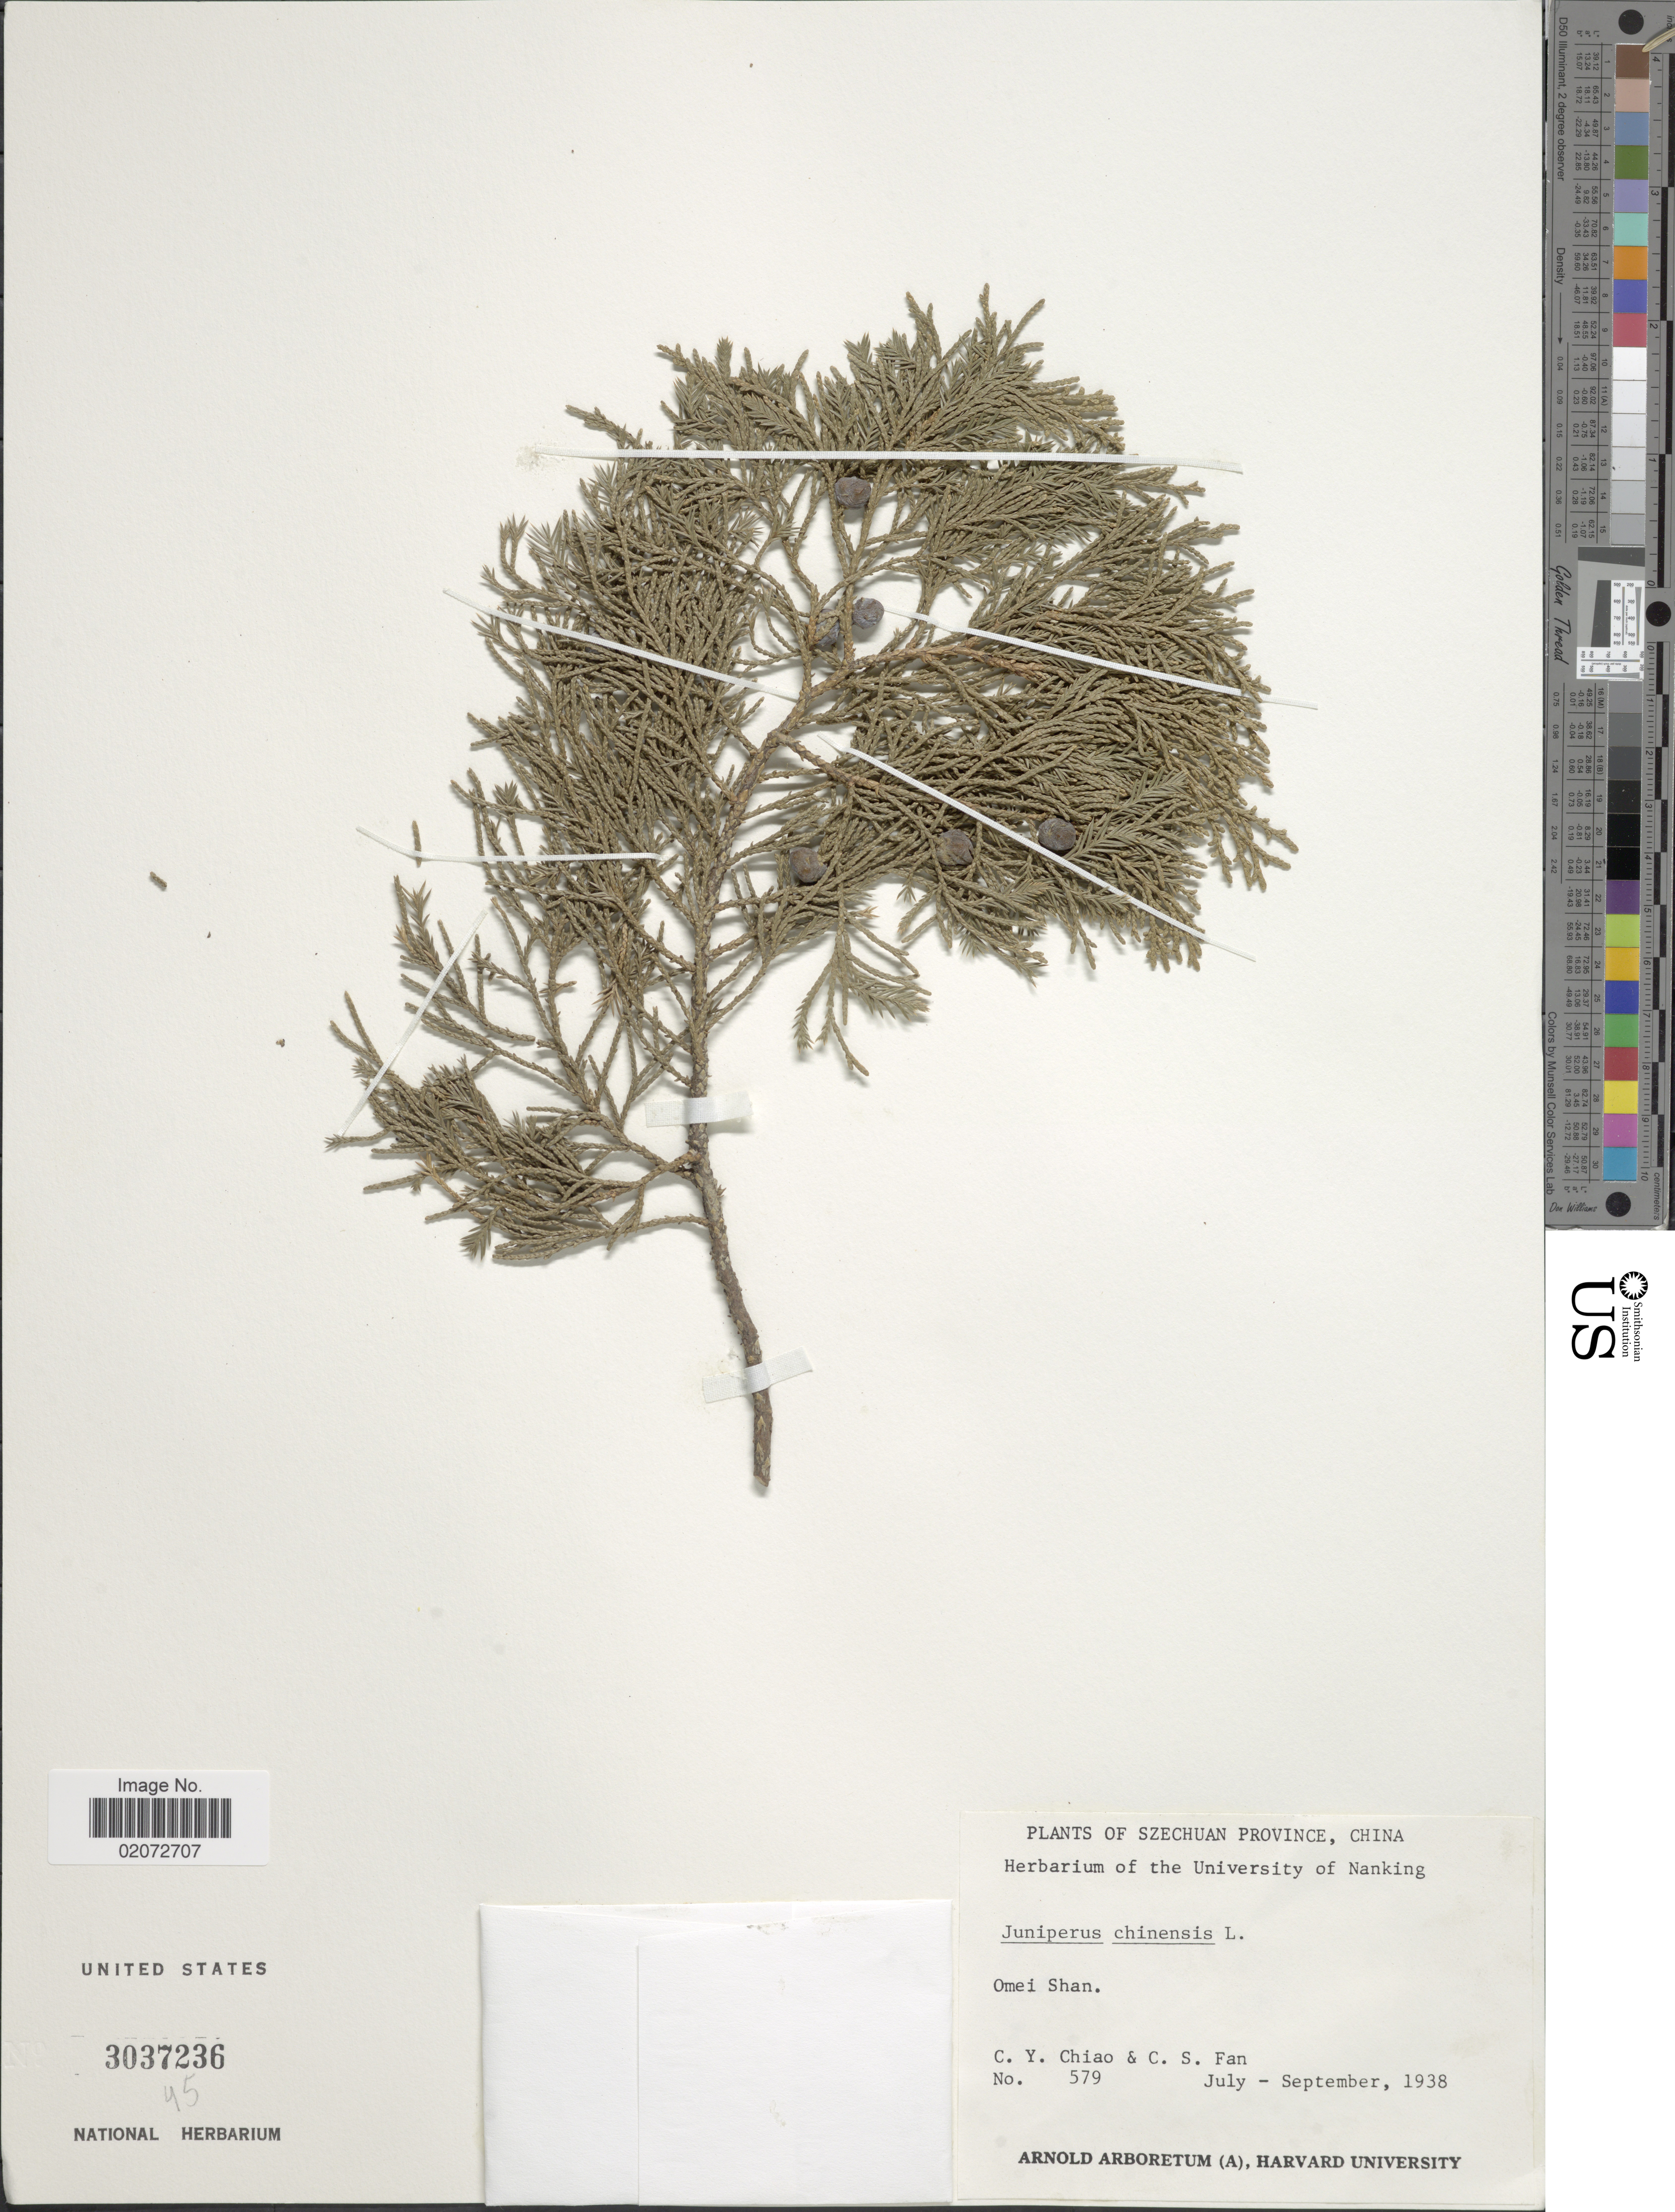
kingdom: Plantae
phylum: Tracheophyta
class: Pinopsida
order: Pinales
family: Cupressaceae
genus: Juniperus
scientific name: Juniperus chinensis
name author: L.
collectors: C. Y. Chiao & C. S. Fan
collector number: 579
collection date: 1938-07/1938-09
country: China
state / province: Sichuan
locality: Szechuan Province, Omei Shan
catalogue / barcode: US 3037236